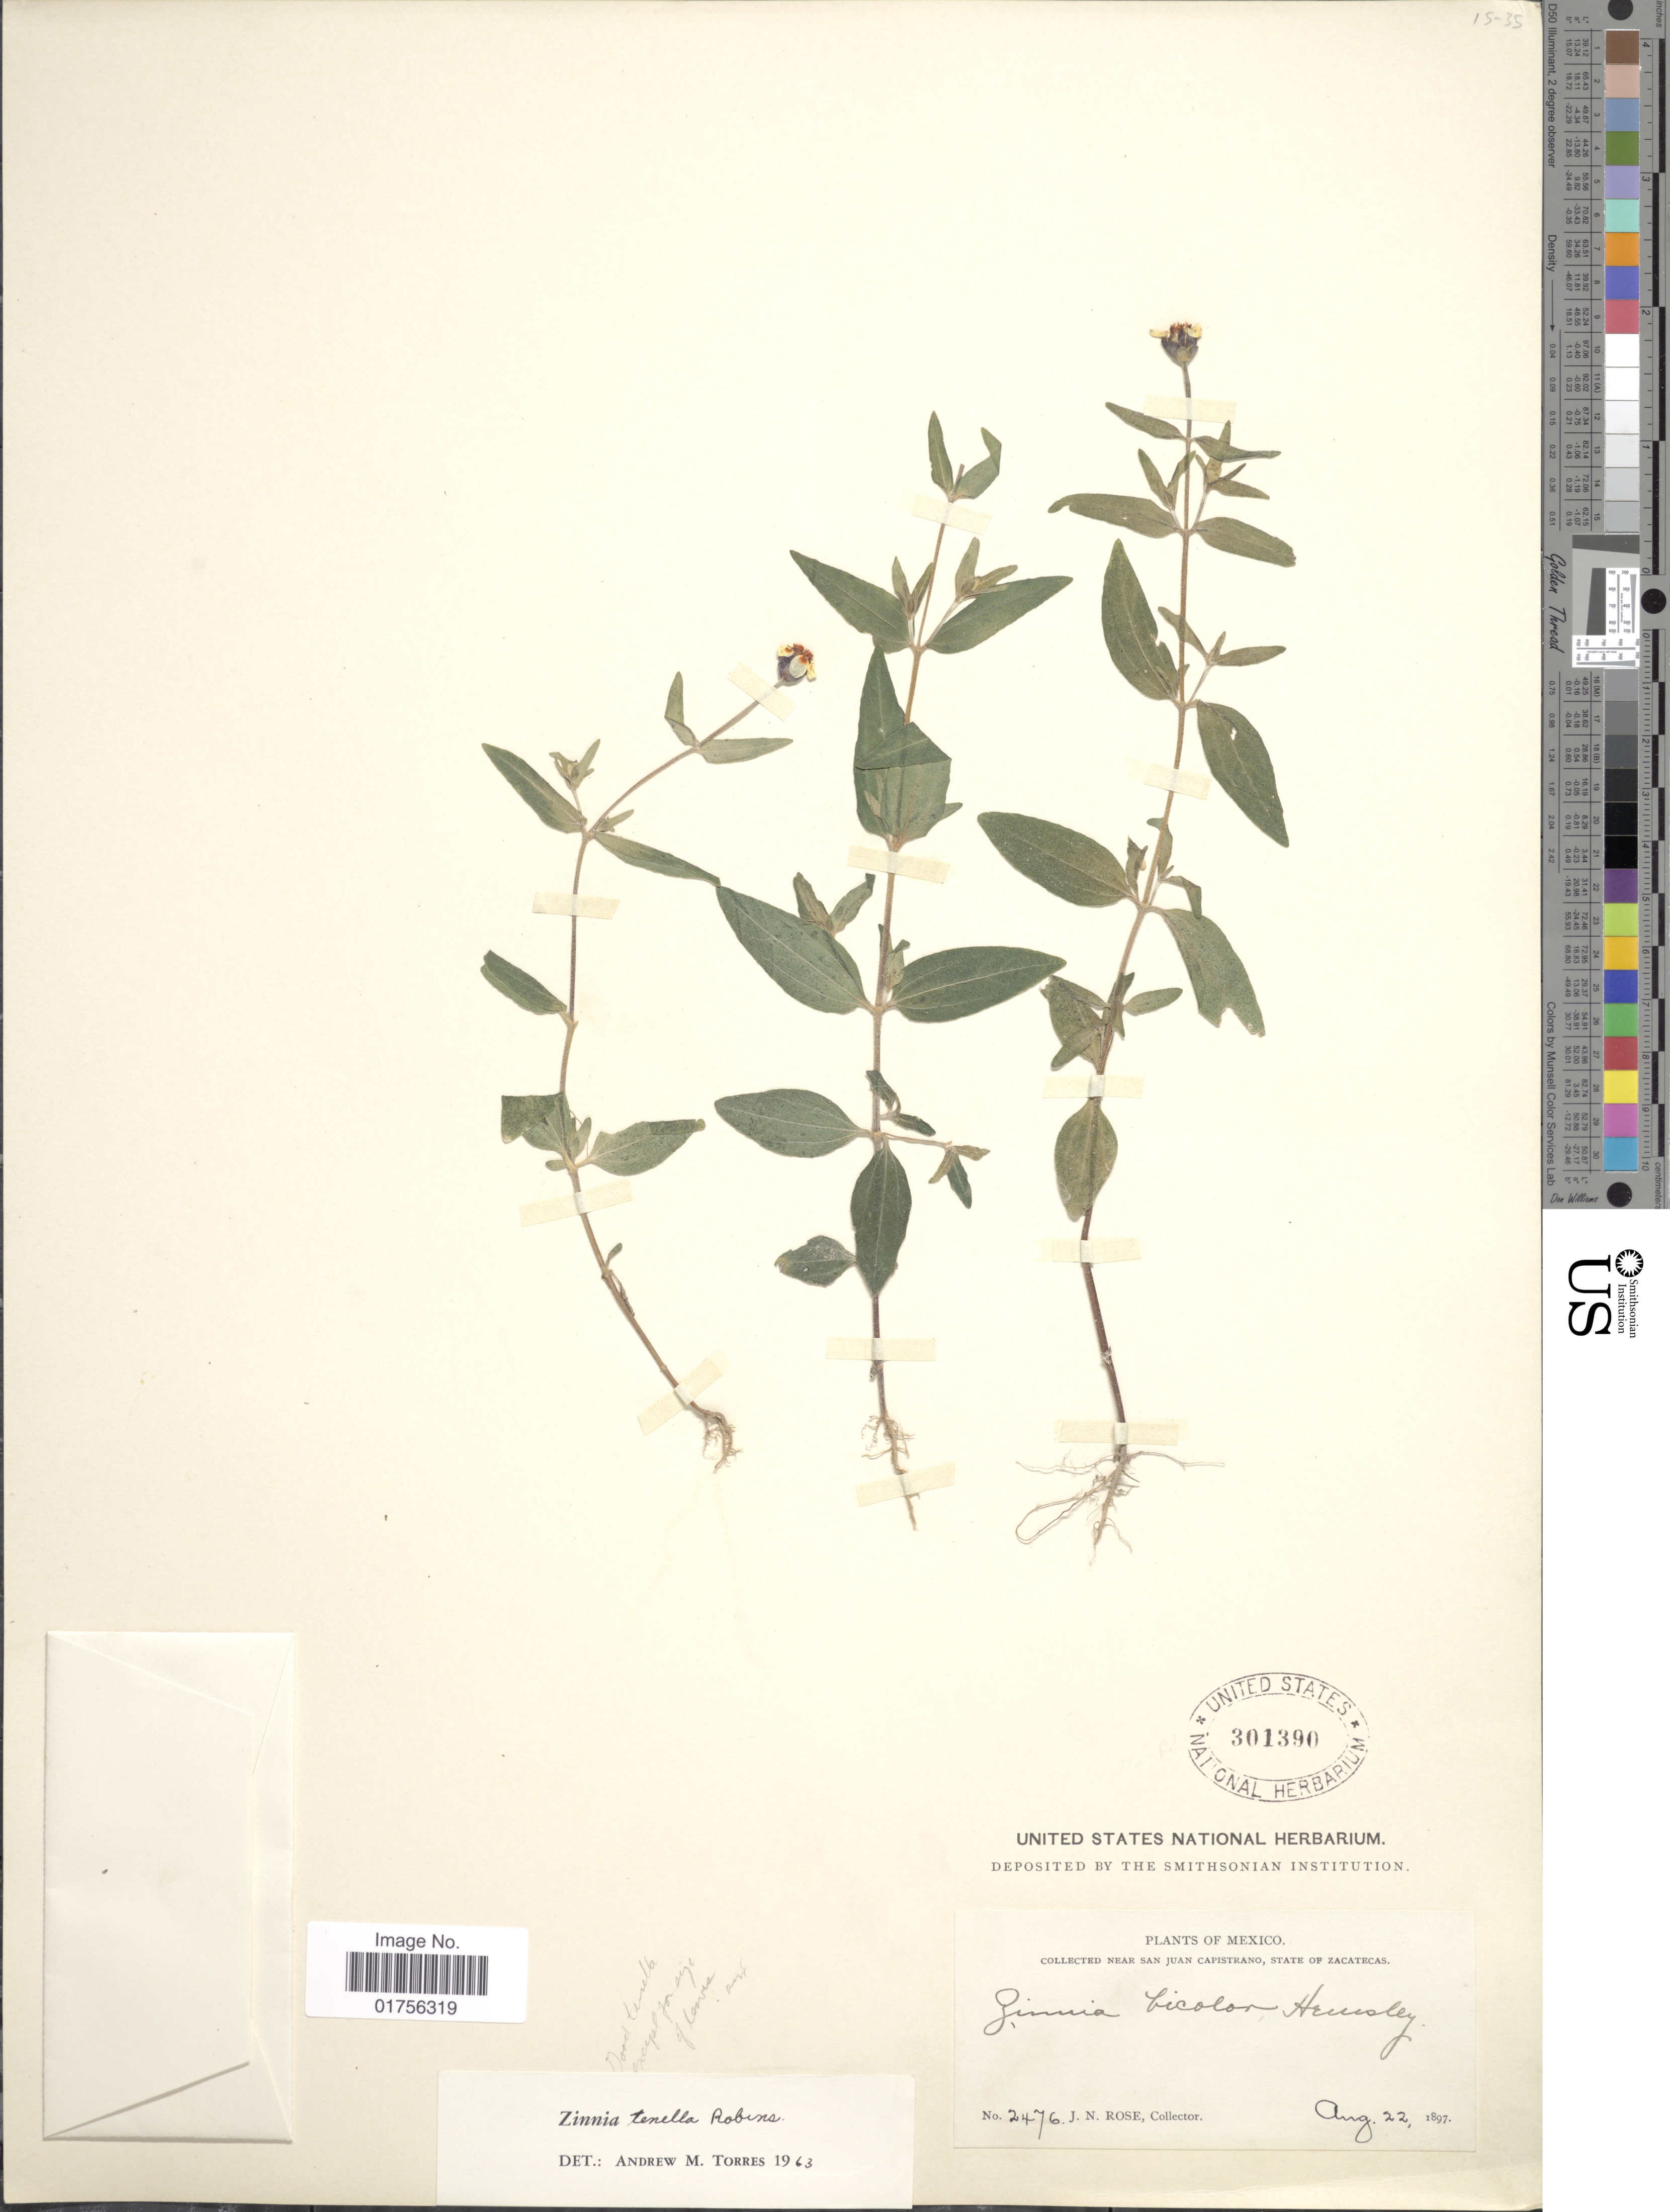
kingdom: Plantae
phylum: Tracheophyta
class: Magnoliopsida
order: Asterales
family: Asteraceae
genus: Zinnia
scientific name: Zinnia tenella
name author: B.L. Rob.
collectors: J. N. Rose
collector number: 2476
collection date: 1897-08-22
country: Mexico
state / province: Zacatecas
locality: Near San Juan Capistrano, State of Zacatecas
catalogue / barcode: US 301390